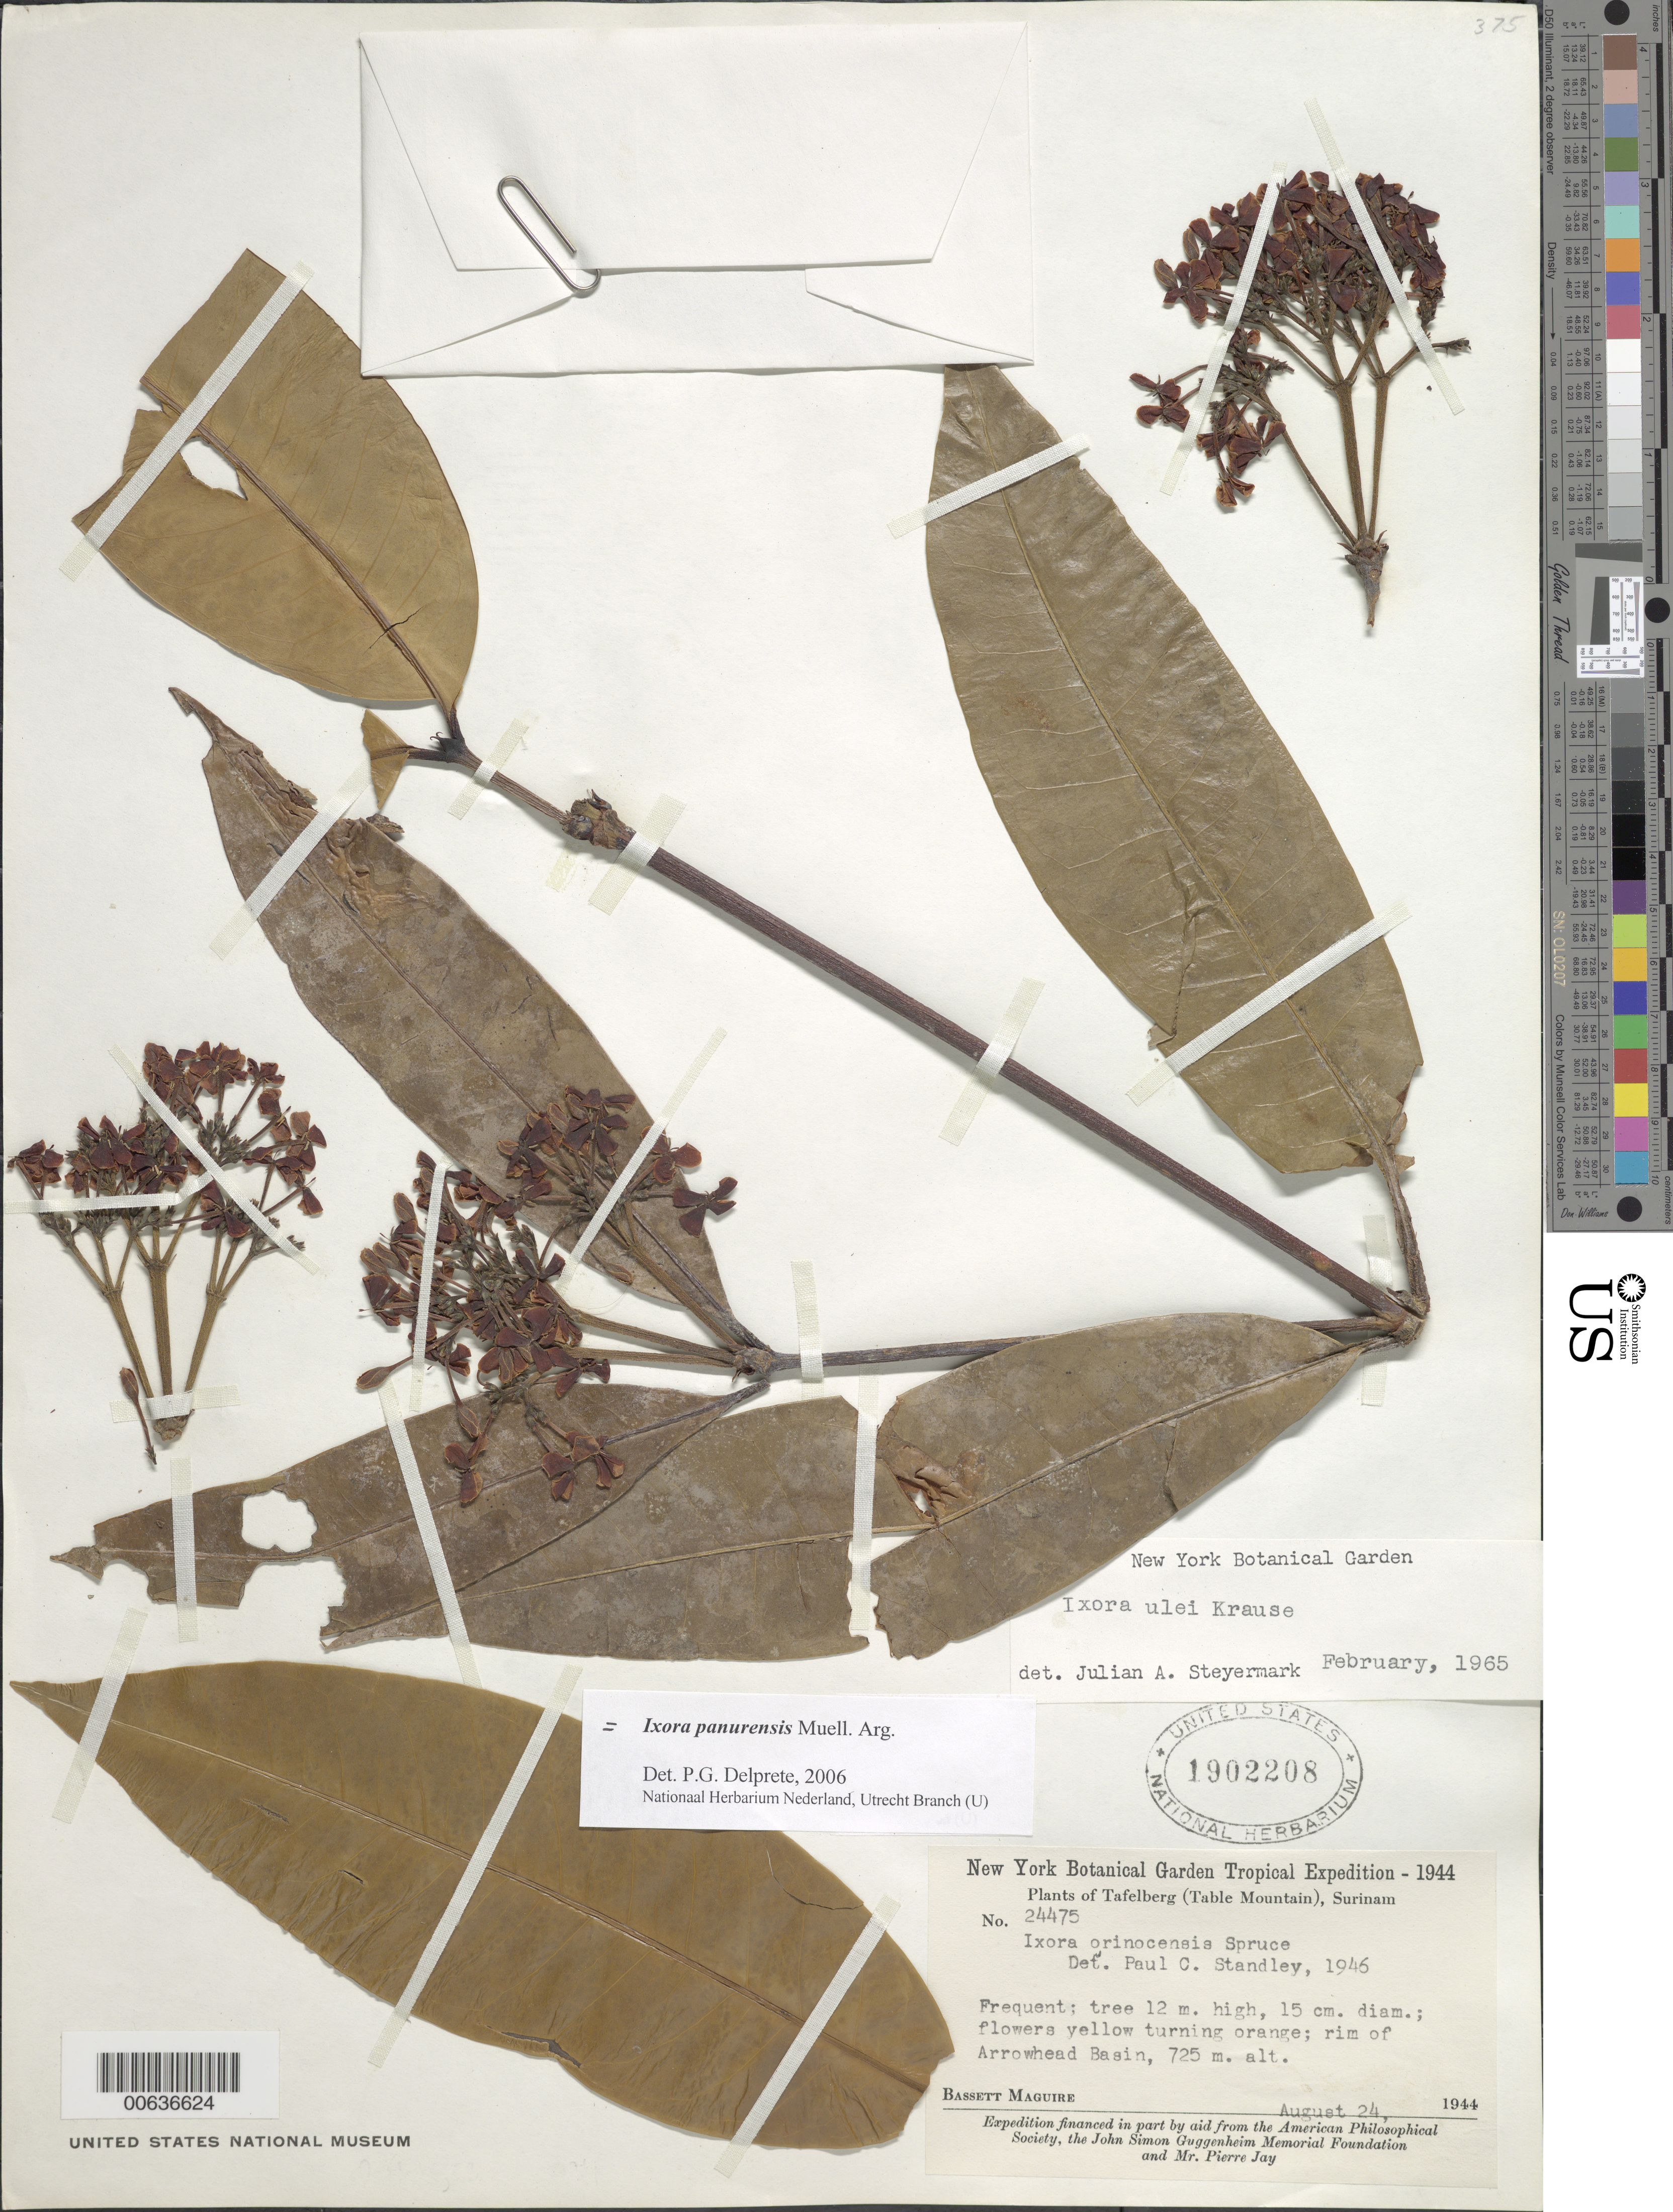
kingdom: Plantae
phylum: Tracheophyta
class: Magnoliopsida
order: Gentianales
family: Rubiaceae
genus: Ixora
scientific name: Ixora panurensis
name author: Müll. Arg.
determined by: Delprete, P. G., Herb. de Guyane Cay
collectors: B. Maguire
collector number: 24475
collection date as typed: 24-Aug-44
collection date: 1944-08-24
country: Suriname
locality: Tafelberg (Table Mountain), Arrowhead Basin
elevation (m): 725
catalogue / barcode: US 1902208